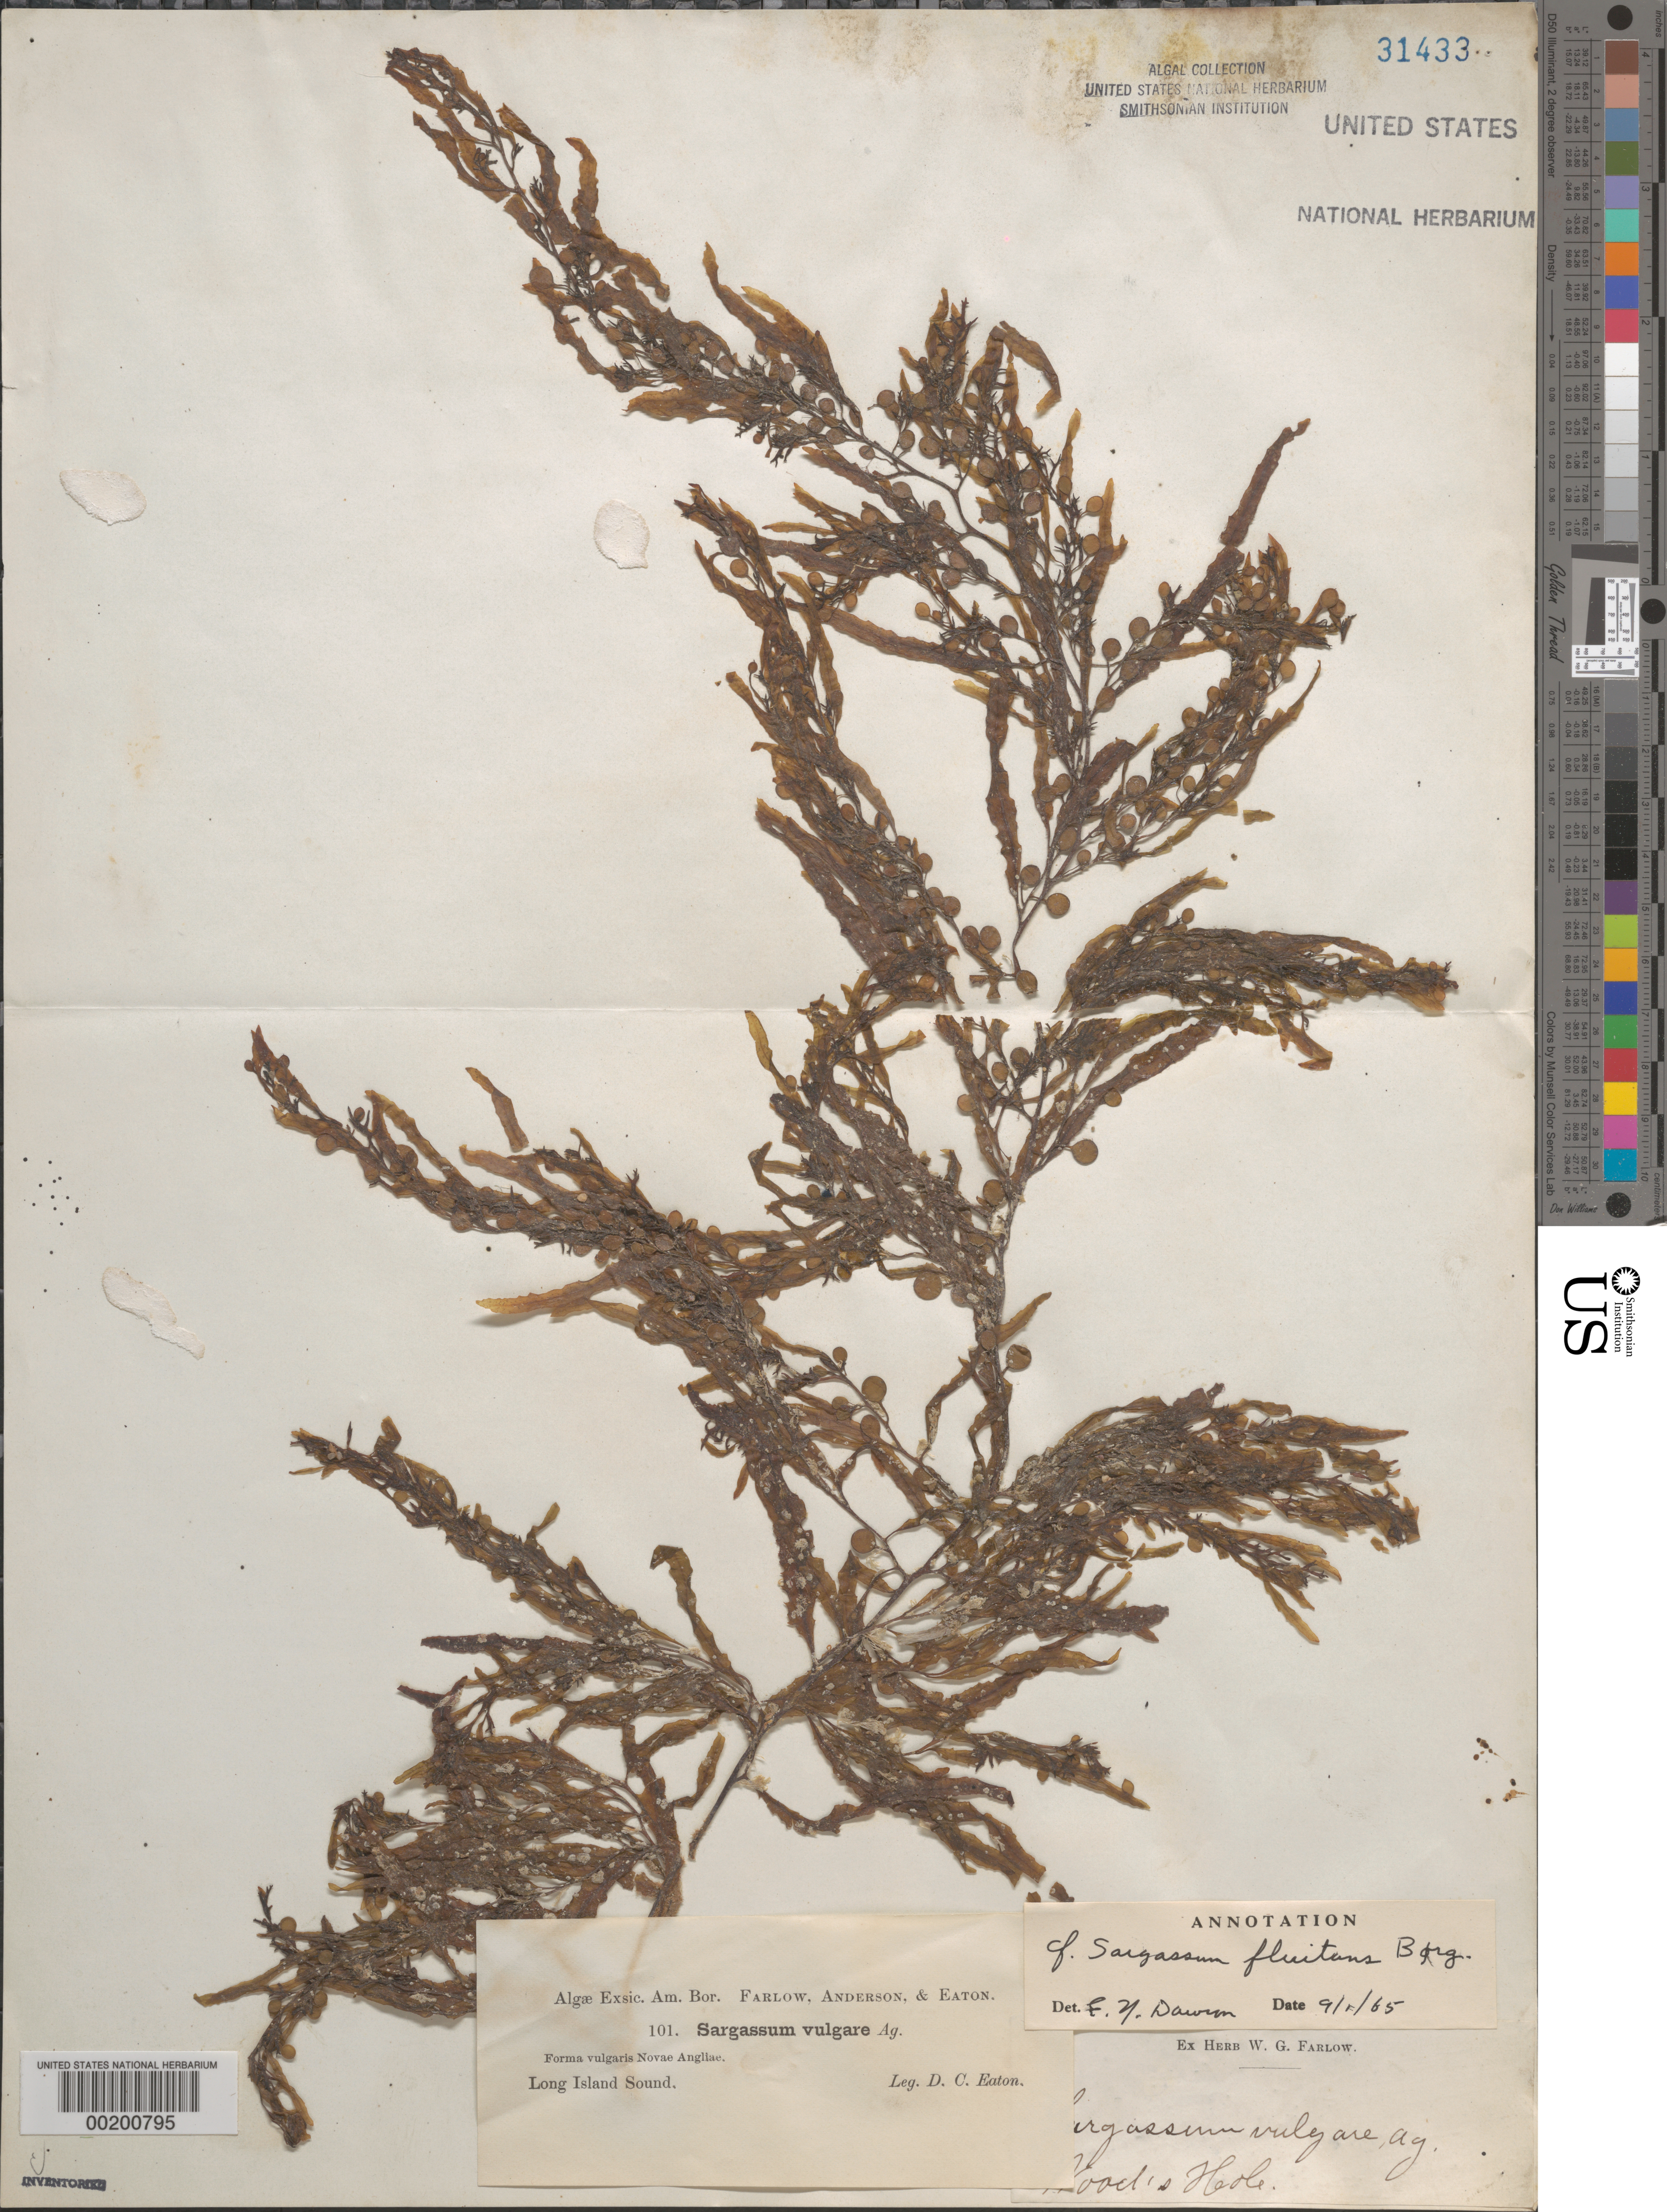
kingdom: Chromista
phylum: Ochrophyta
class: Phaeophyceae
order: Fucales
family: Sargassaceae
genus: Sargassum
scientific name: Sargassum fluitans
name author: (Børgesen) Børgesen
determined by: Dawson, E. Y.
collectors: D. C. Eaton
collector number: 101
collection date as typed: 18--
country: United States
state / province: Connecticut / New York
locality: Long Island Sound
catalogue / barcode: US 31433